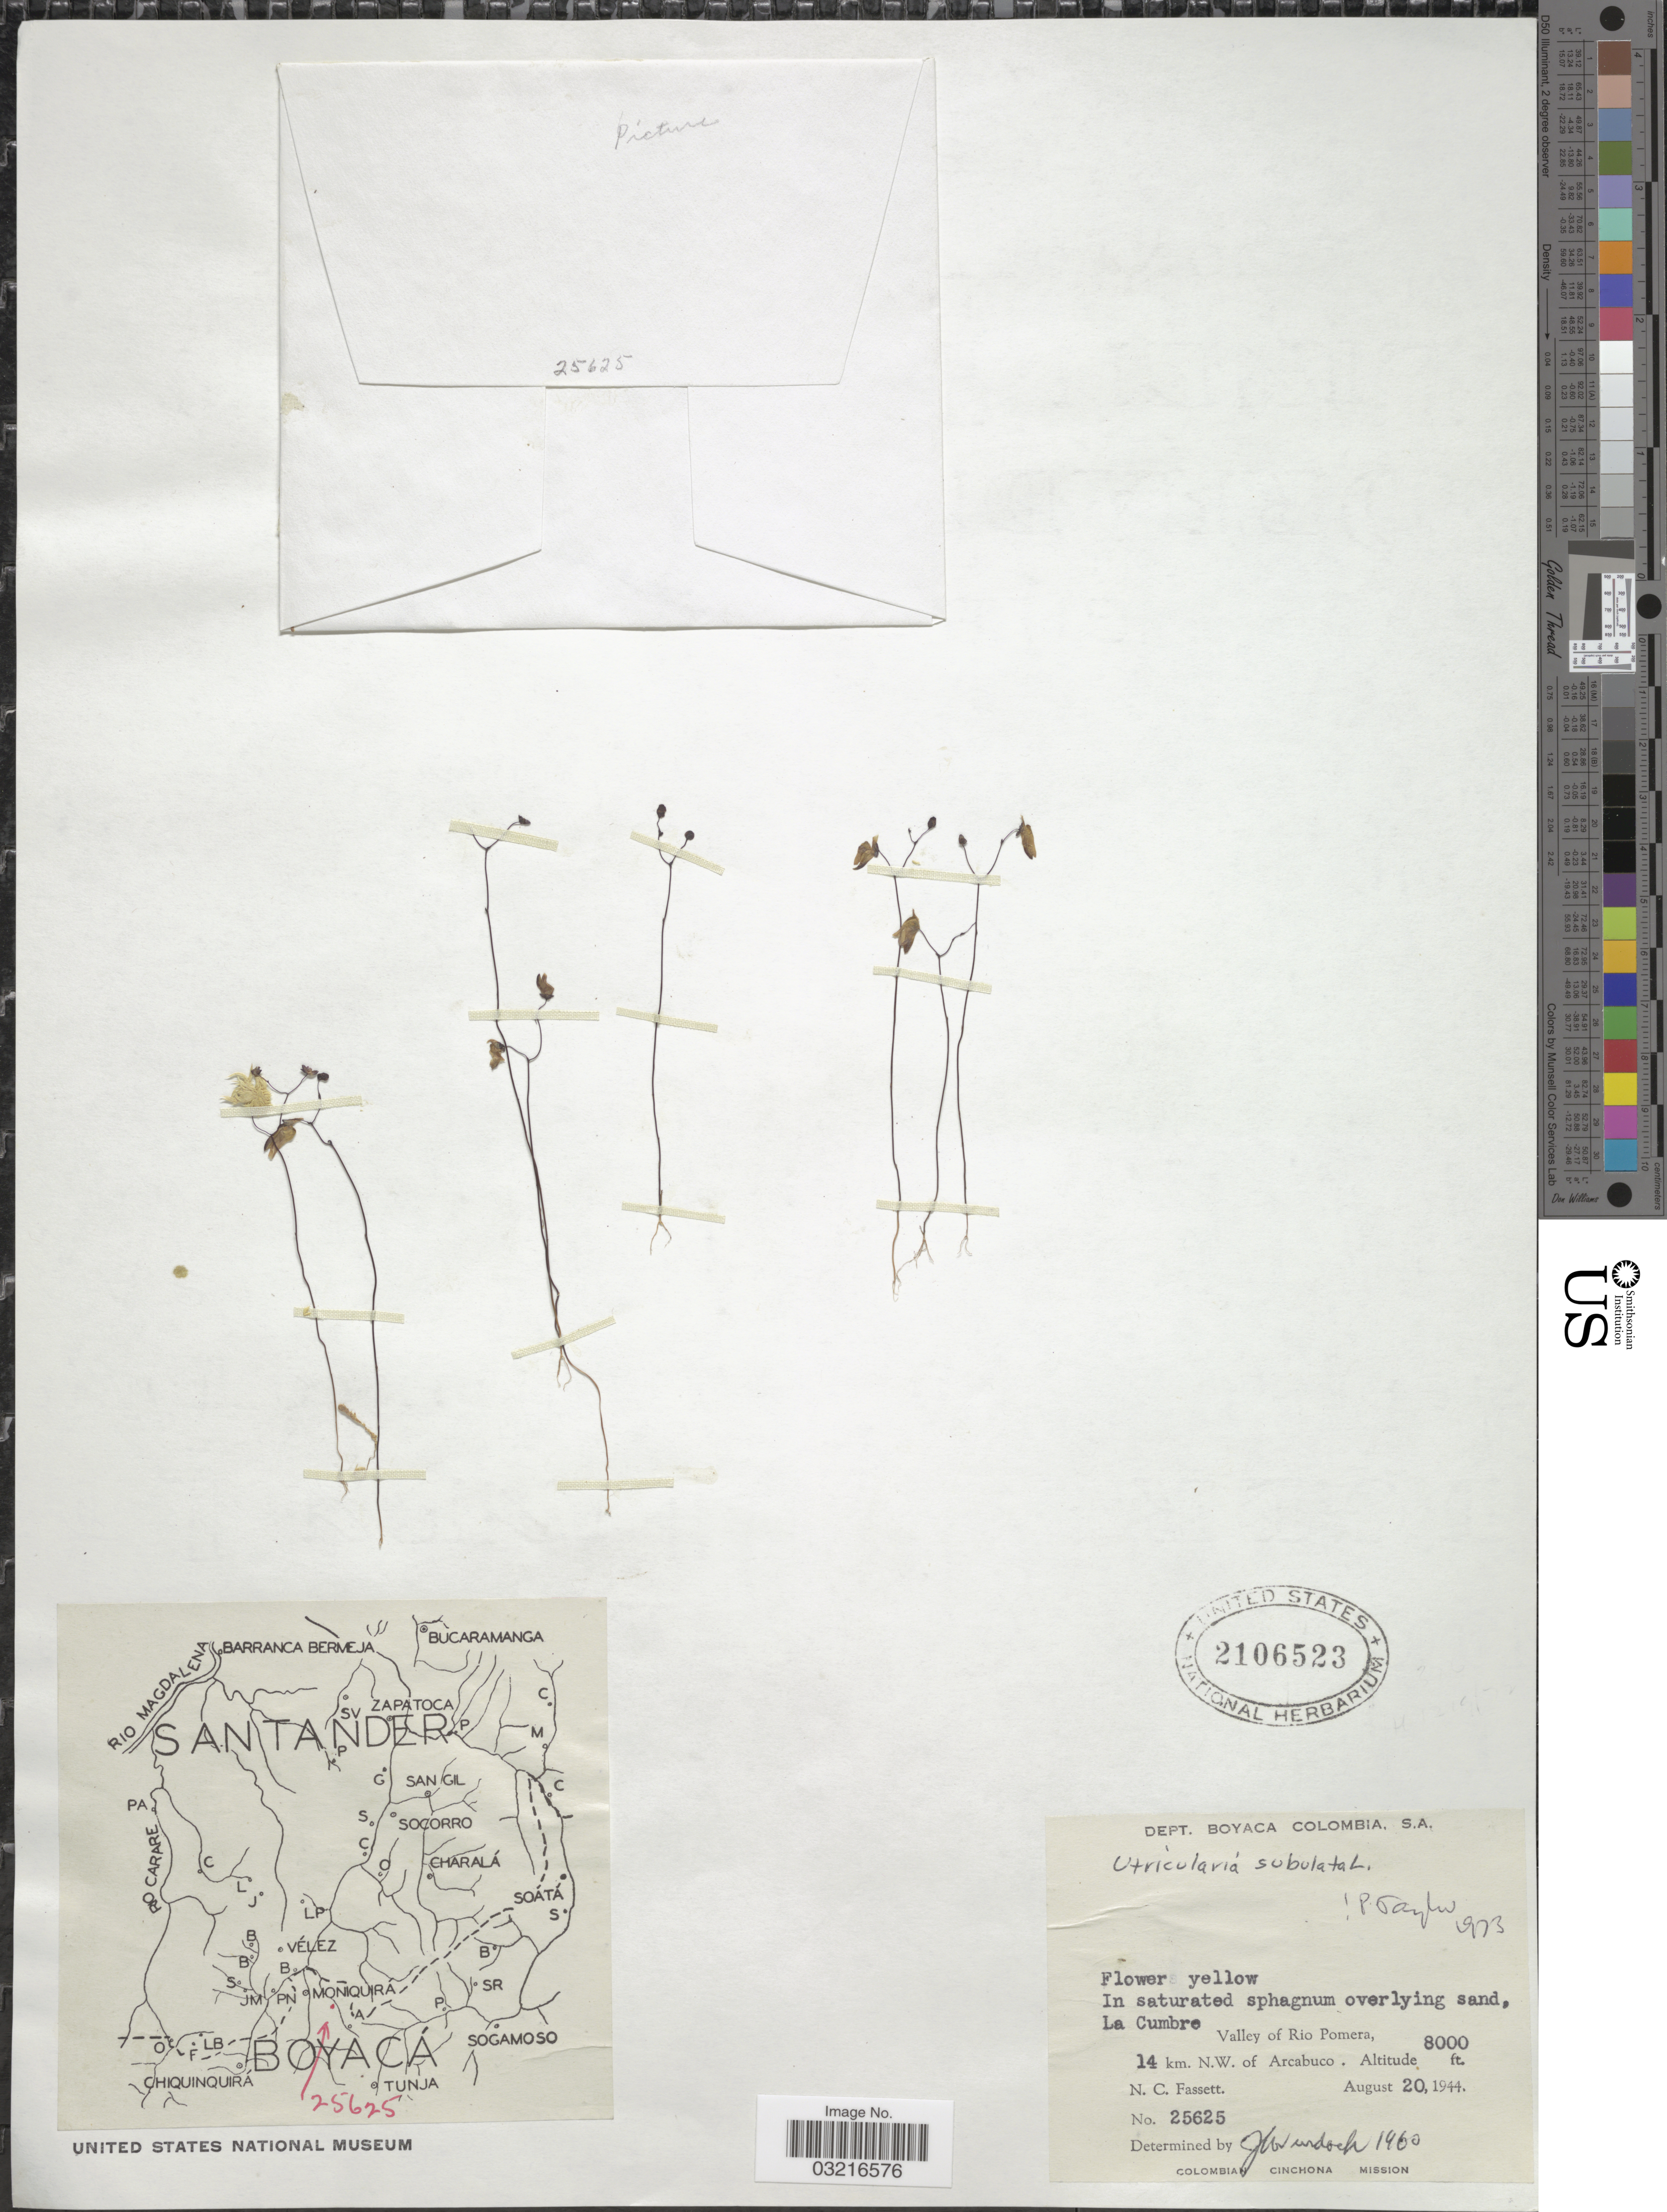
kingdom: Plantae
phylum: Tracheophyta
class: Magnoliopsida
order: Lamiales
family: Lentibulariaceae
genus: Utricularia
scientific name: Utricularia subulata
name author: L.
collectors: N. C. Fassett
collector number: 25625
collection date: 1944-08-20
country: Colombia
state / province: Boyacá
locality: Dept. Boyaca, La Cumbre, Valley of Rio Pomera, 14 km. N.W. of Arcabuco.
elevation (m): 2438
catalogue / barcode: US 2106523